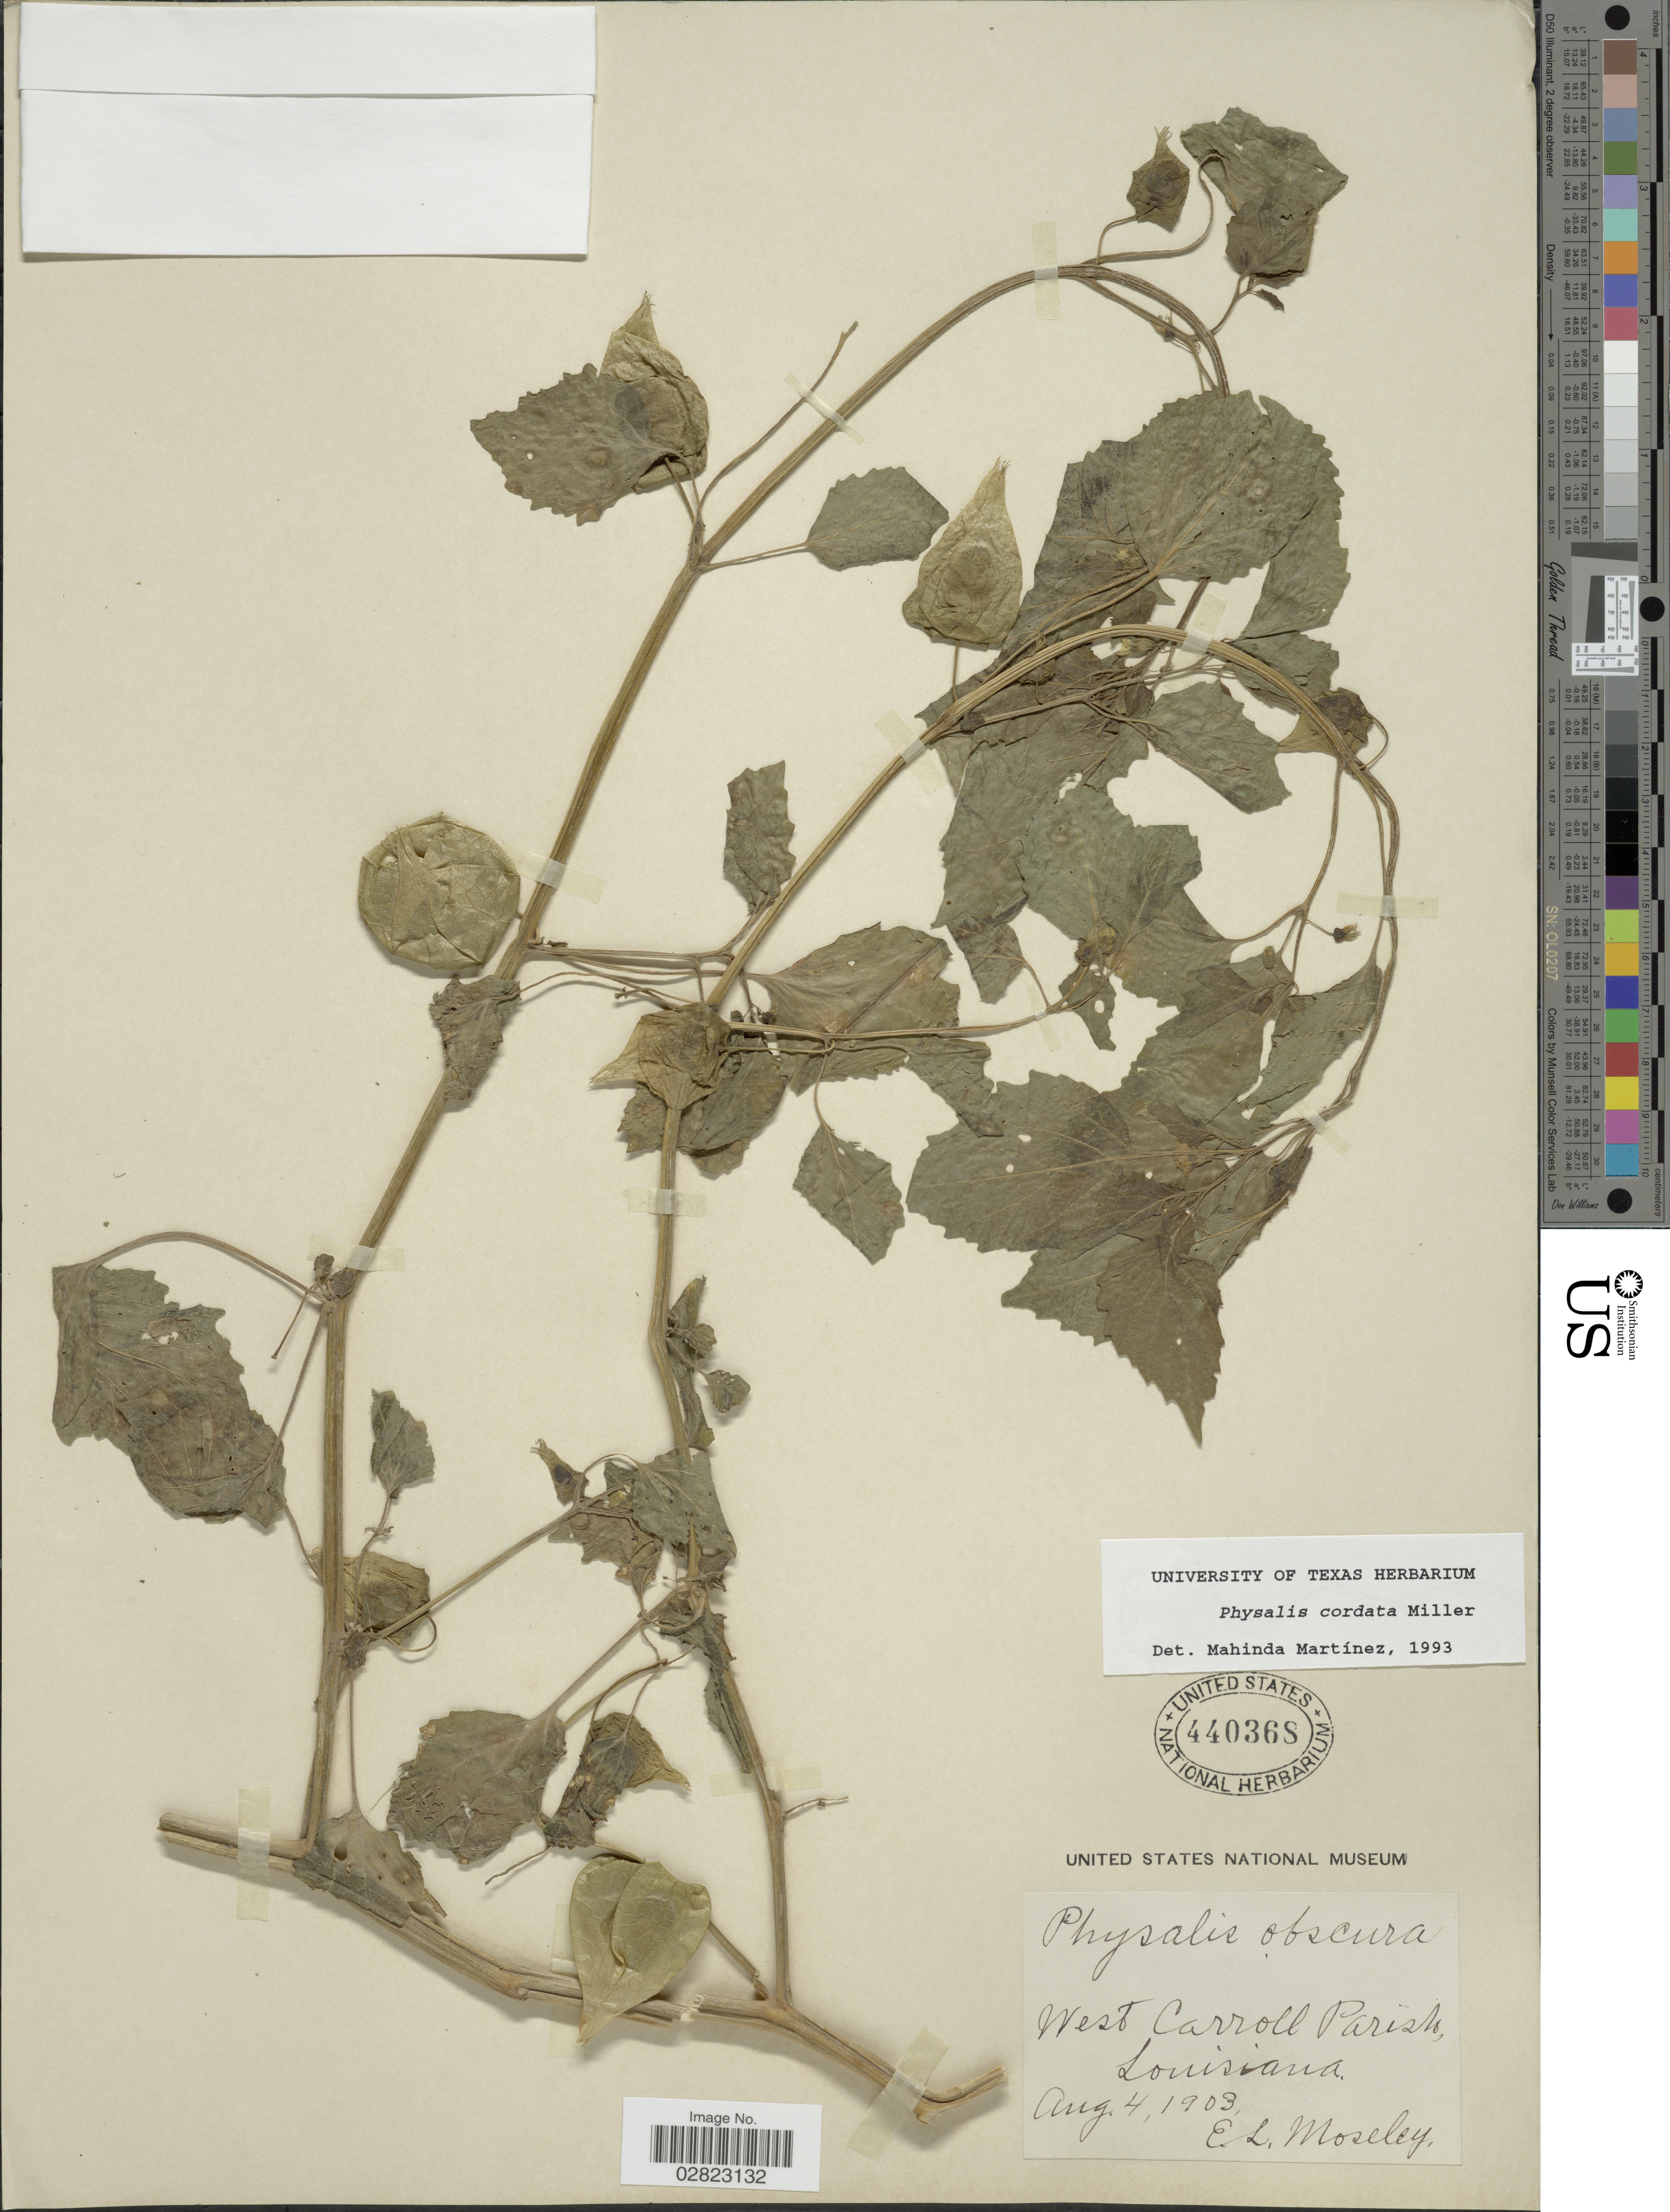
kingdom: Plantae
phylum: Tracheophyta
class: Magnoliopsida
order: Solanales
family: Solanaceae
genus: Physalis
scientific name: Physalis cordata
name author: Mill.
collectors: E. Moseley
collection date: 1903-08-04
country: United States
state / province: Louisiana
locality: West Carroll Parish.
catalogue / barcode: US 440368